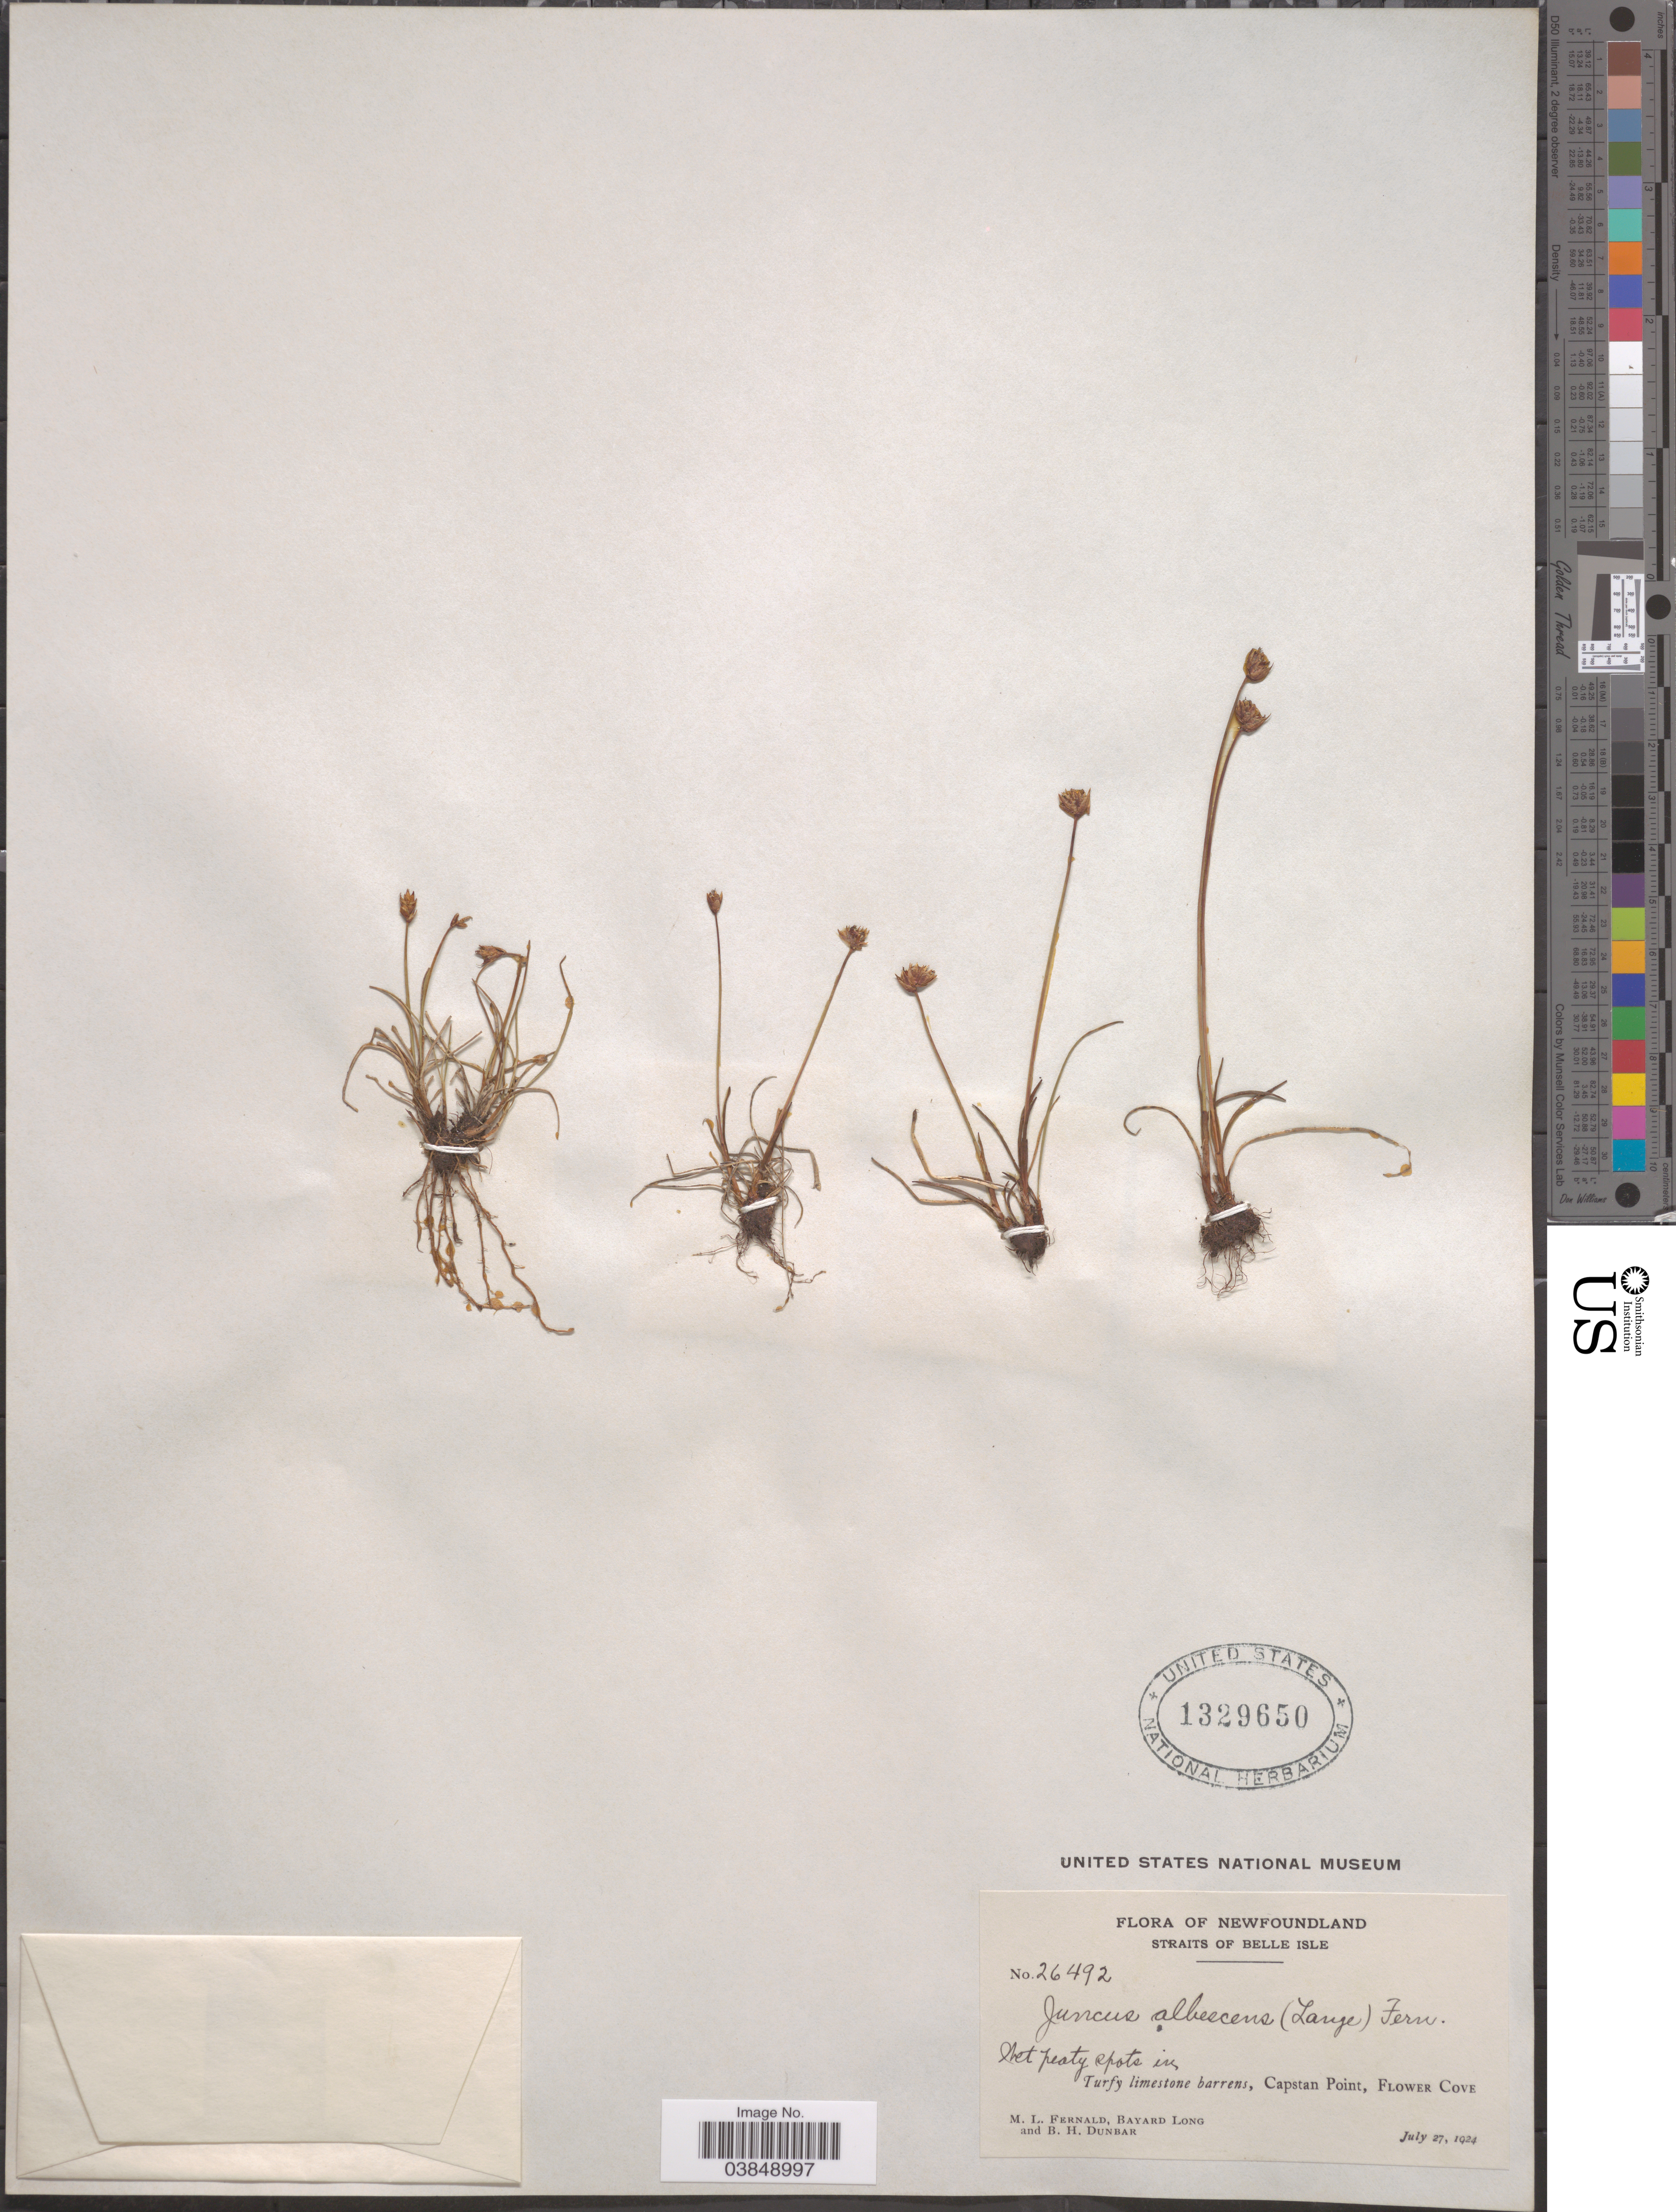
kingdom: Plantae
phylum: Tracheophyta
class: Liliopsida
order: Poales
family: Juncaceae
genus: Juncus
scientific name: Juncus albescens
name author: Fernald & Lange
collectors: M. L. Fernald, B. Long & B. Dunbar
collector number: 26492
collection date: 1924-07-27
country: Canada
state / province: Newfoundland and Labrador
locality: Straits of Belle Isle. Capstan Point, Flower Cove.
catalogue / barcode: US 1329650